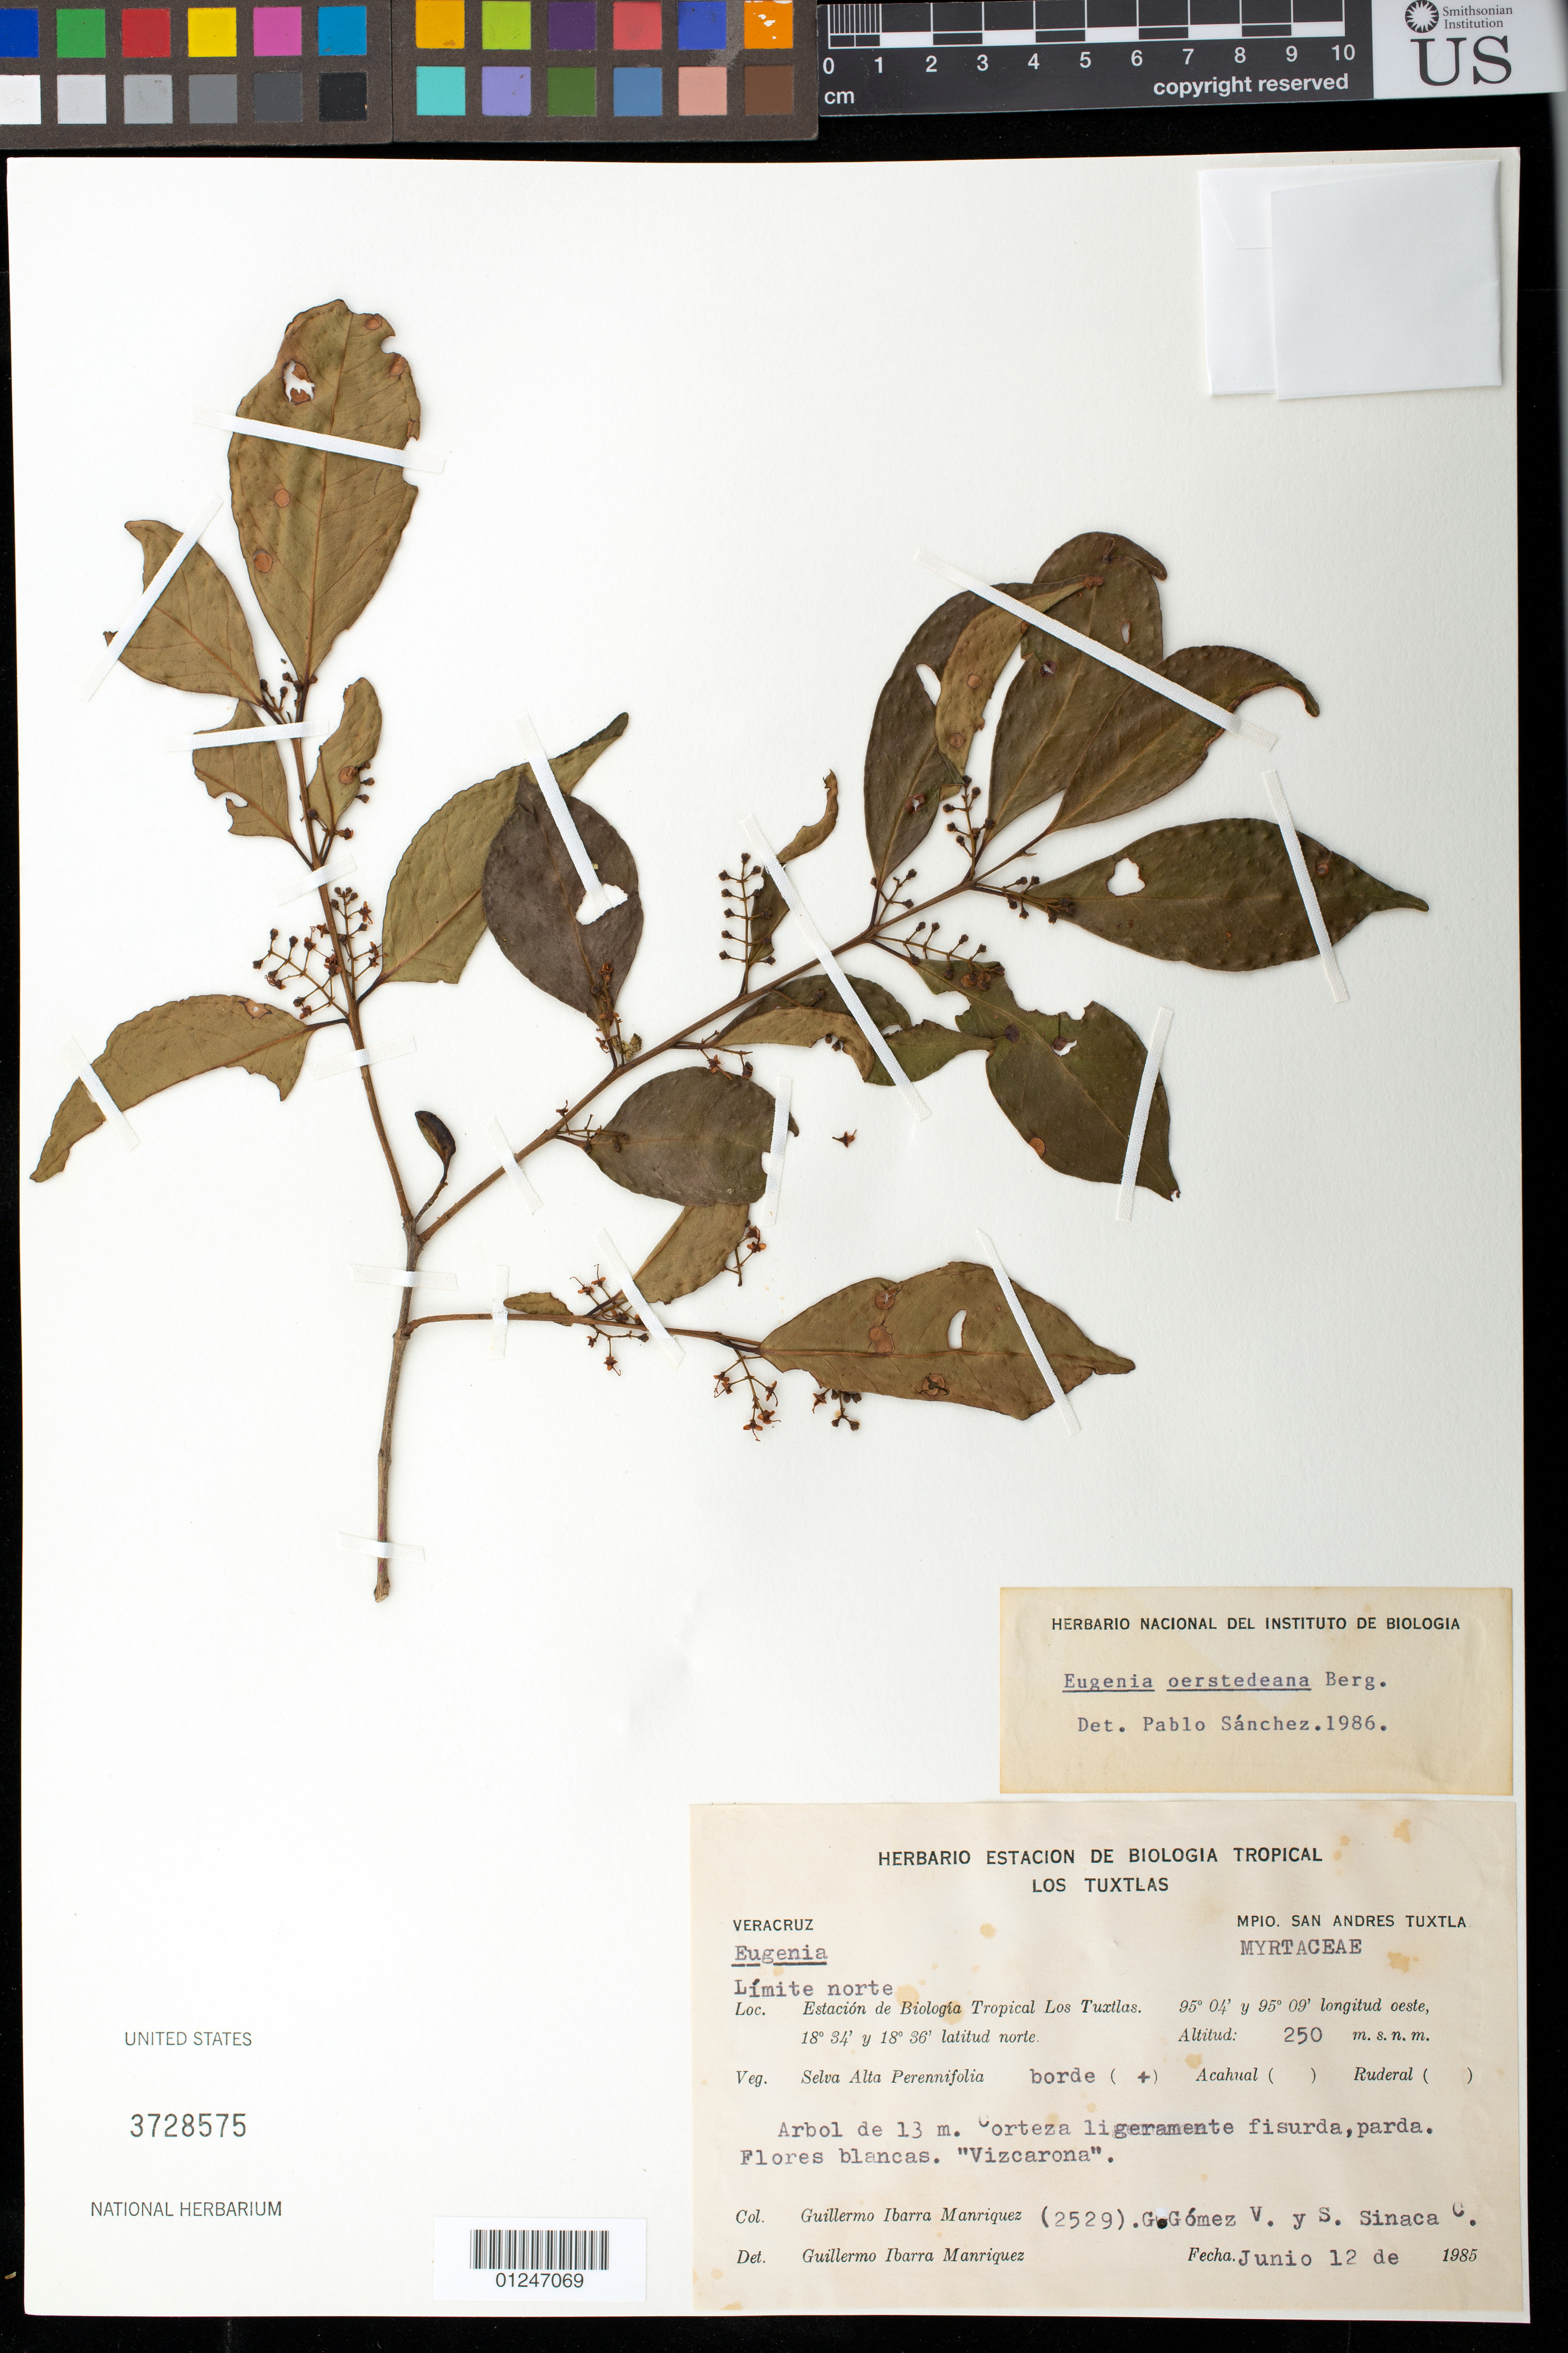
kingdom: Plantae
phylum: Tracheophyta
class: Magnoliopsida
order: Myrtales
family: Myrtaceae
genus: Eugenia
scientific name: Eugenia oerstediana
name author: O. Berg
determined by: Sánchez, P.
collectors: G. Manriquez, G. Gomez V. & S. Sinaca-Colin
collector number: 2529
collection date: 1985-06-12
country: Mexico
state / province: Veracruz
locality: Estacion de Biologia Tropical Los Tuxtlas.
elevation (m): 250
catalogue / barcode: US 3728575